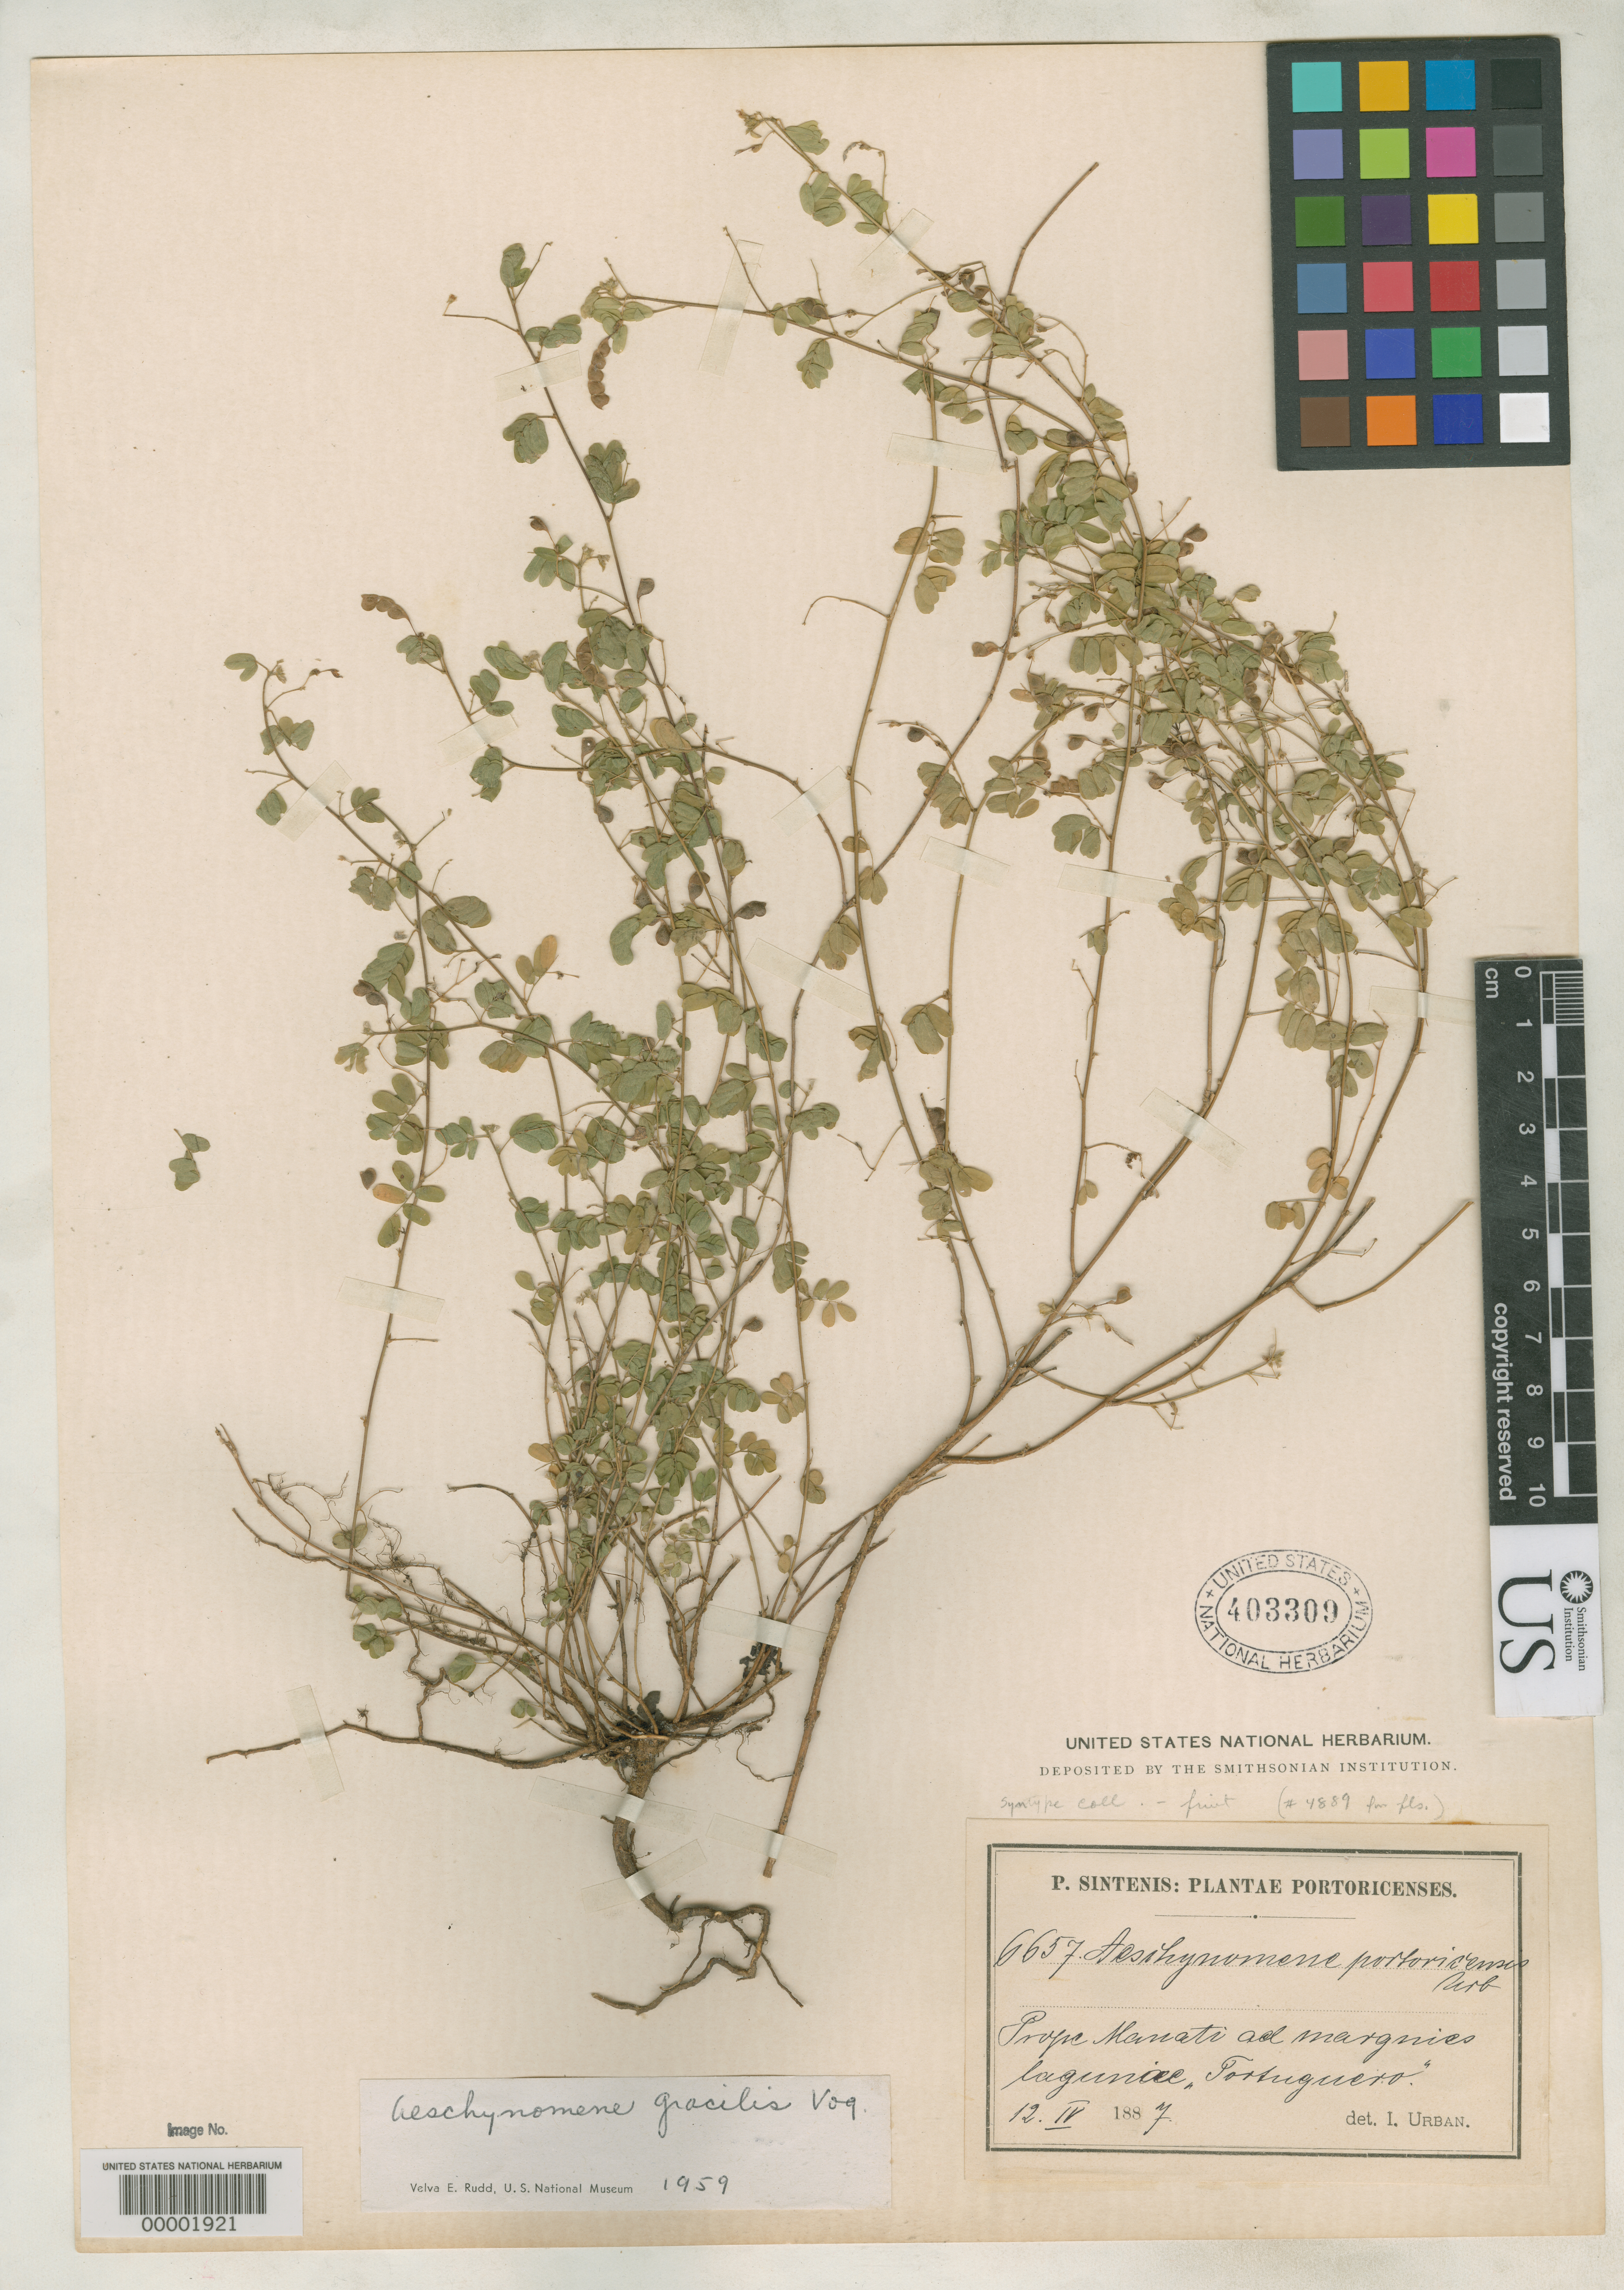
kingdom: Plantae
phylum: Tracheophyta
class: Magnoliopsida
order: Fabales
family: Fabaceae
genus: Aeschynomene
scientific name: Aeschynomene portoricensis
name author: Urb.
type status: Syntype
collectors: P. Sintenis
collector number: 6657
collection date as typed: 12 Apr 1887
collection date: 1887-04-12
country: Puerto Rico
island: Greater Antilles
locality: Sierra de Naguabo ad Rio Blanco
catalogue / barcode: US 403309